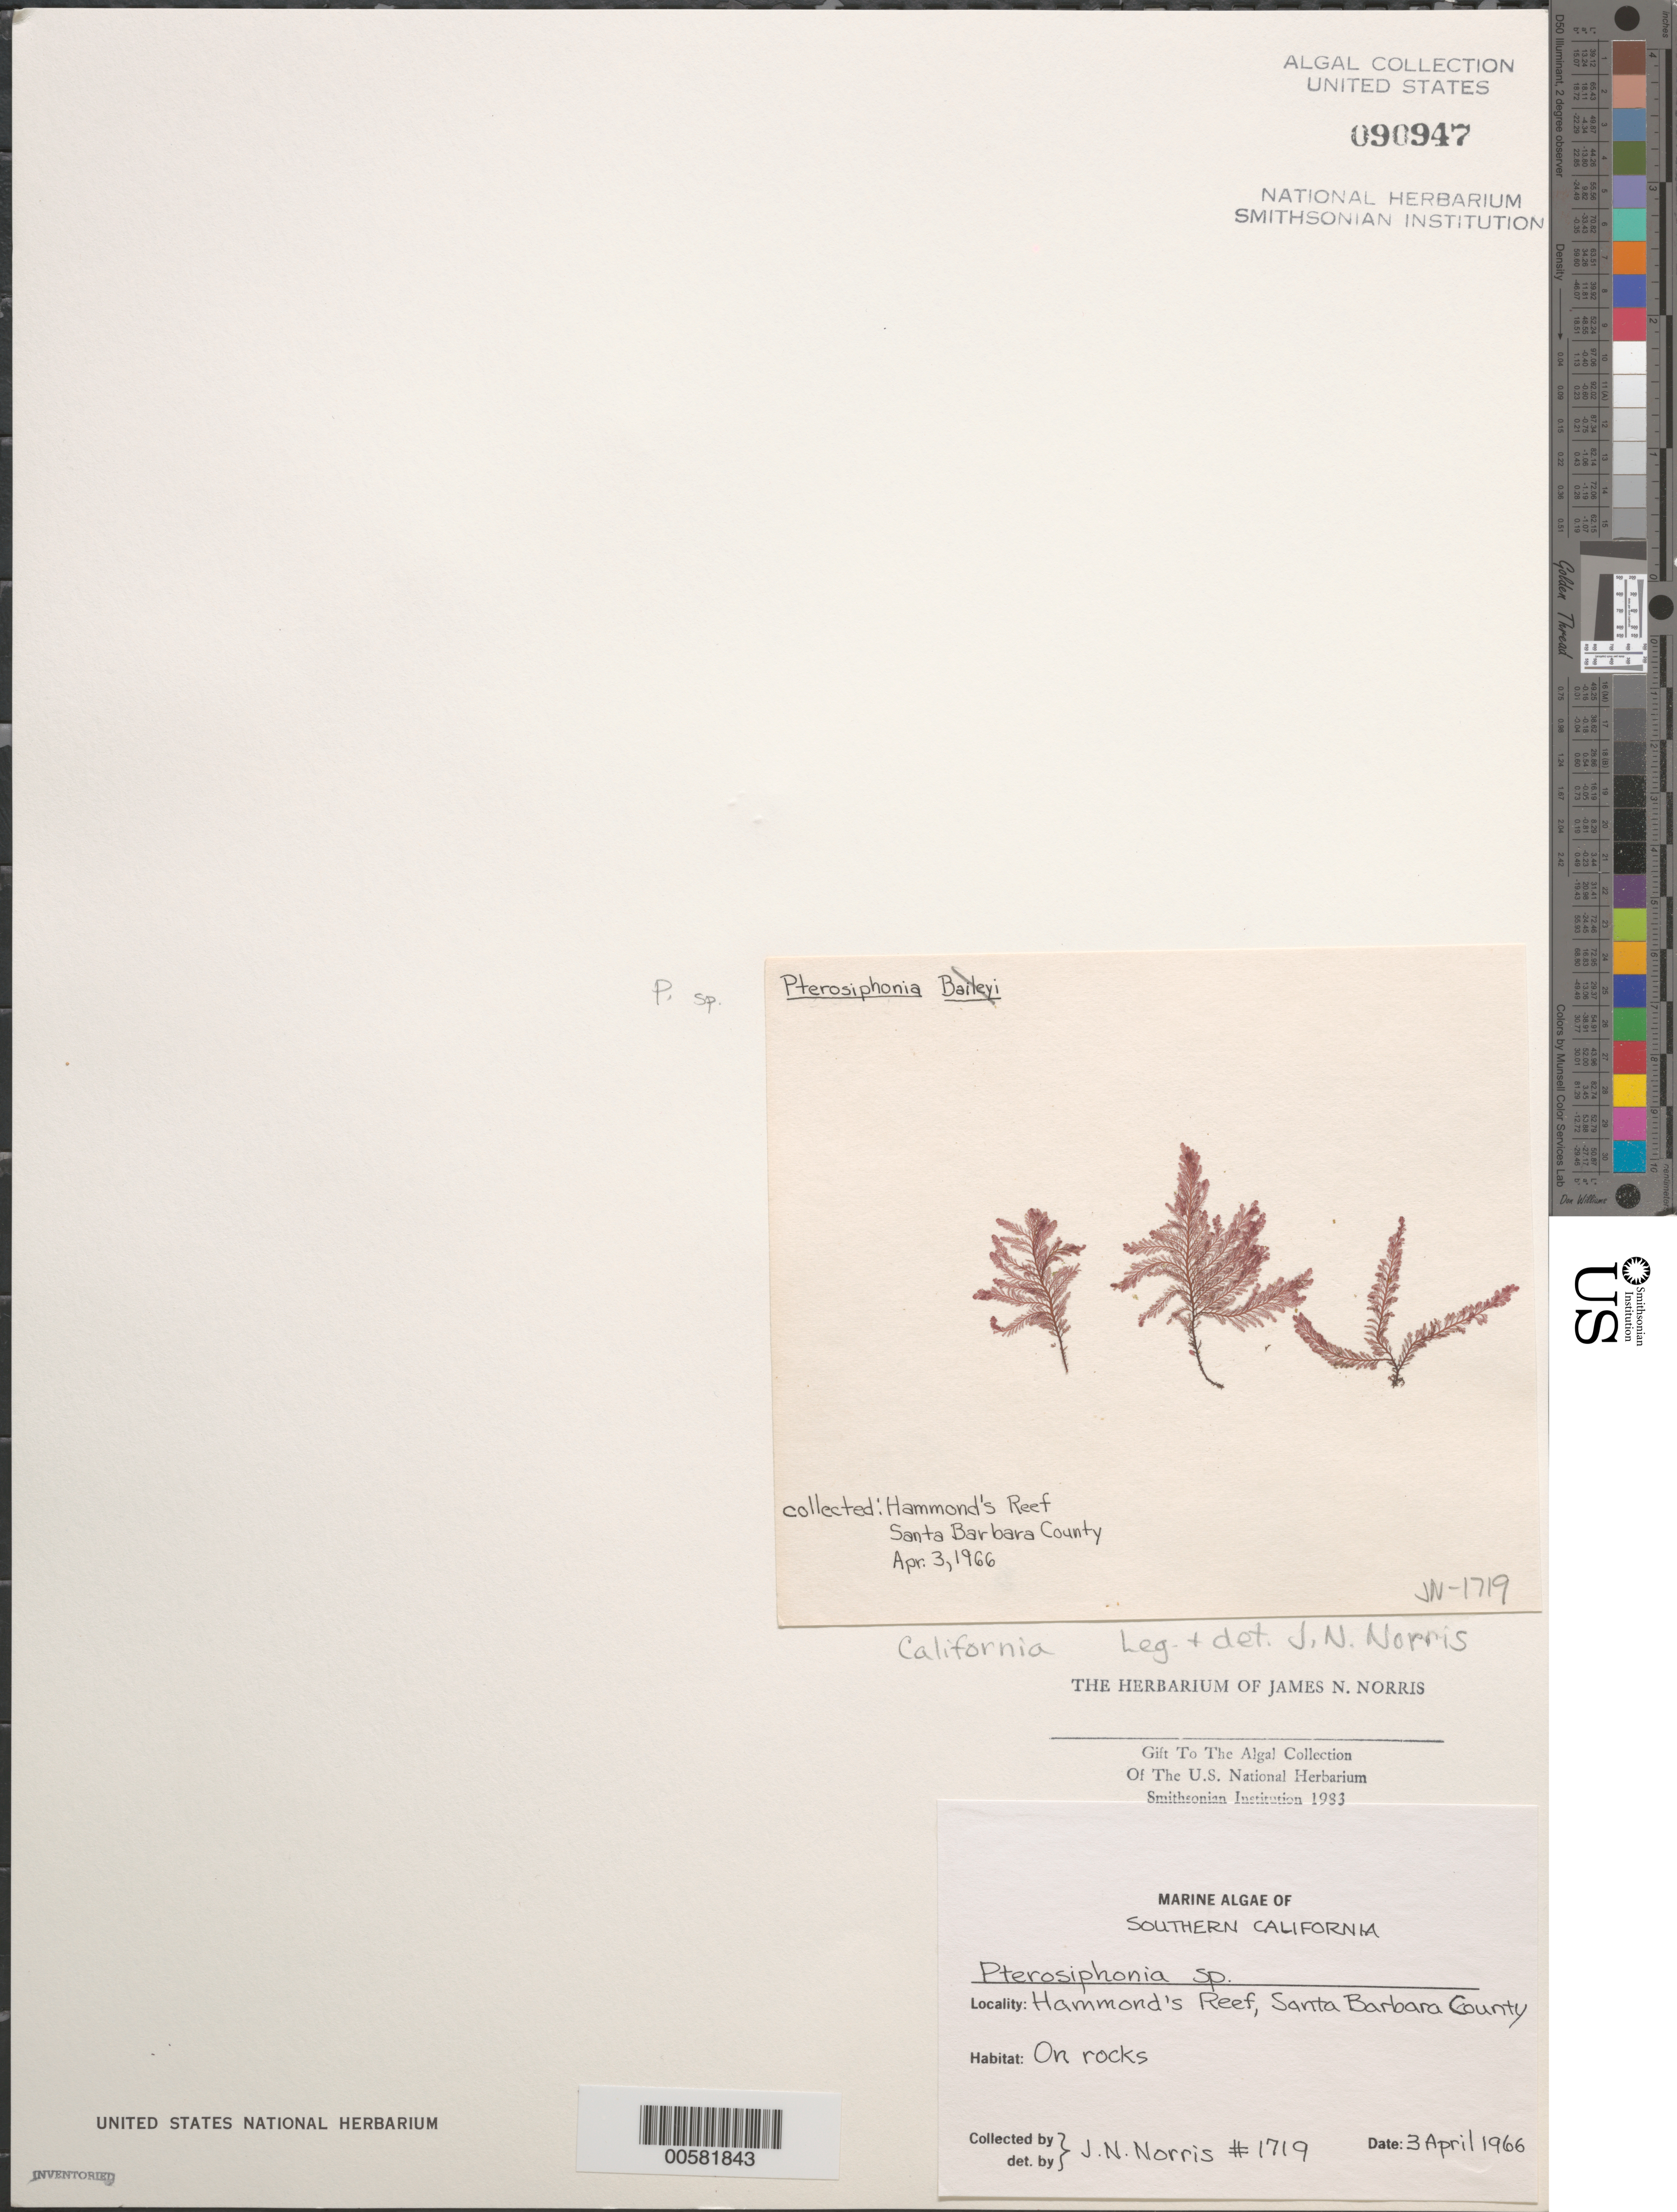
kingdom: Plantae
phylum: Rhodophyta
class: Florideophyceae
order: Ceramiales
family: Rhodomelaceae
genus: Pterosiphonia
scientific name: Pterosiphonia sp.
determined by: Norris, James N.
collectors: J. N. Norris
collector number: JN-1719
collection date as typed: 03 Apr 1966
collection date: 1966-04-03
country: United States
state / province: California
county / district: Santa Barbara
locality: Hammond's Reef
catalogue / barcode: US 90947